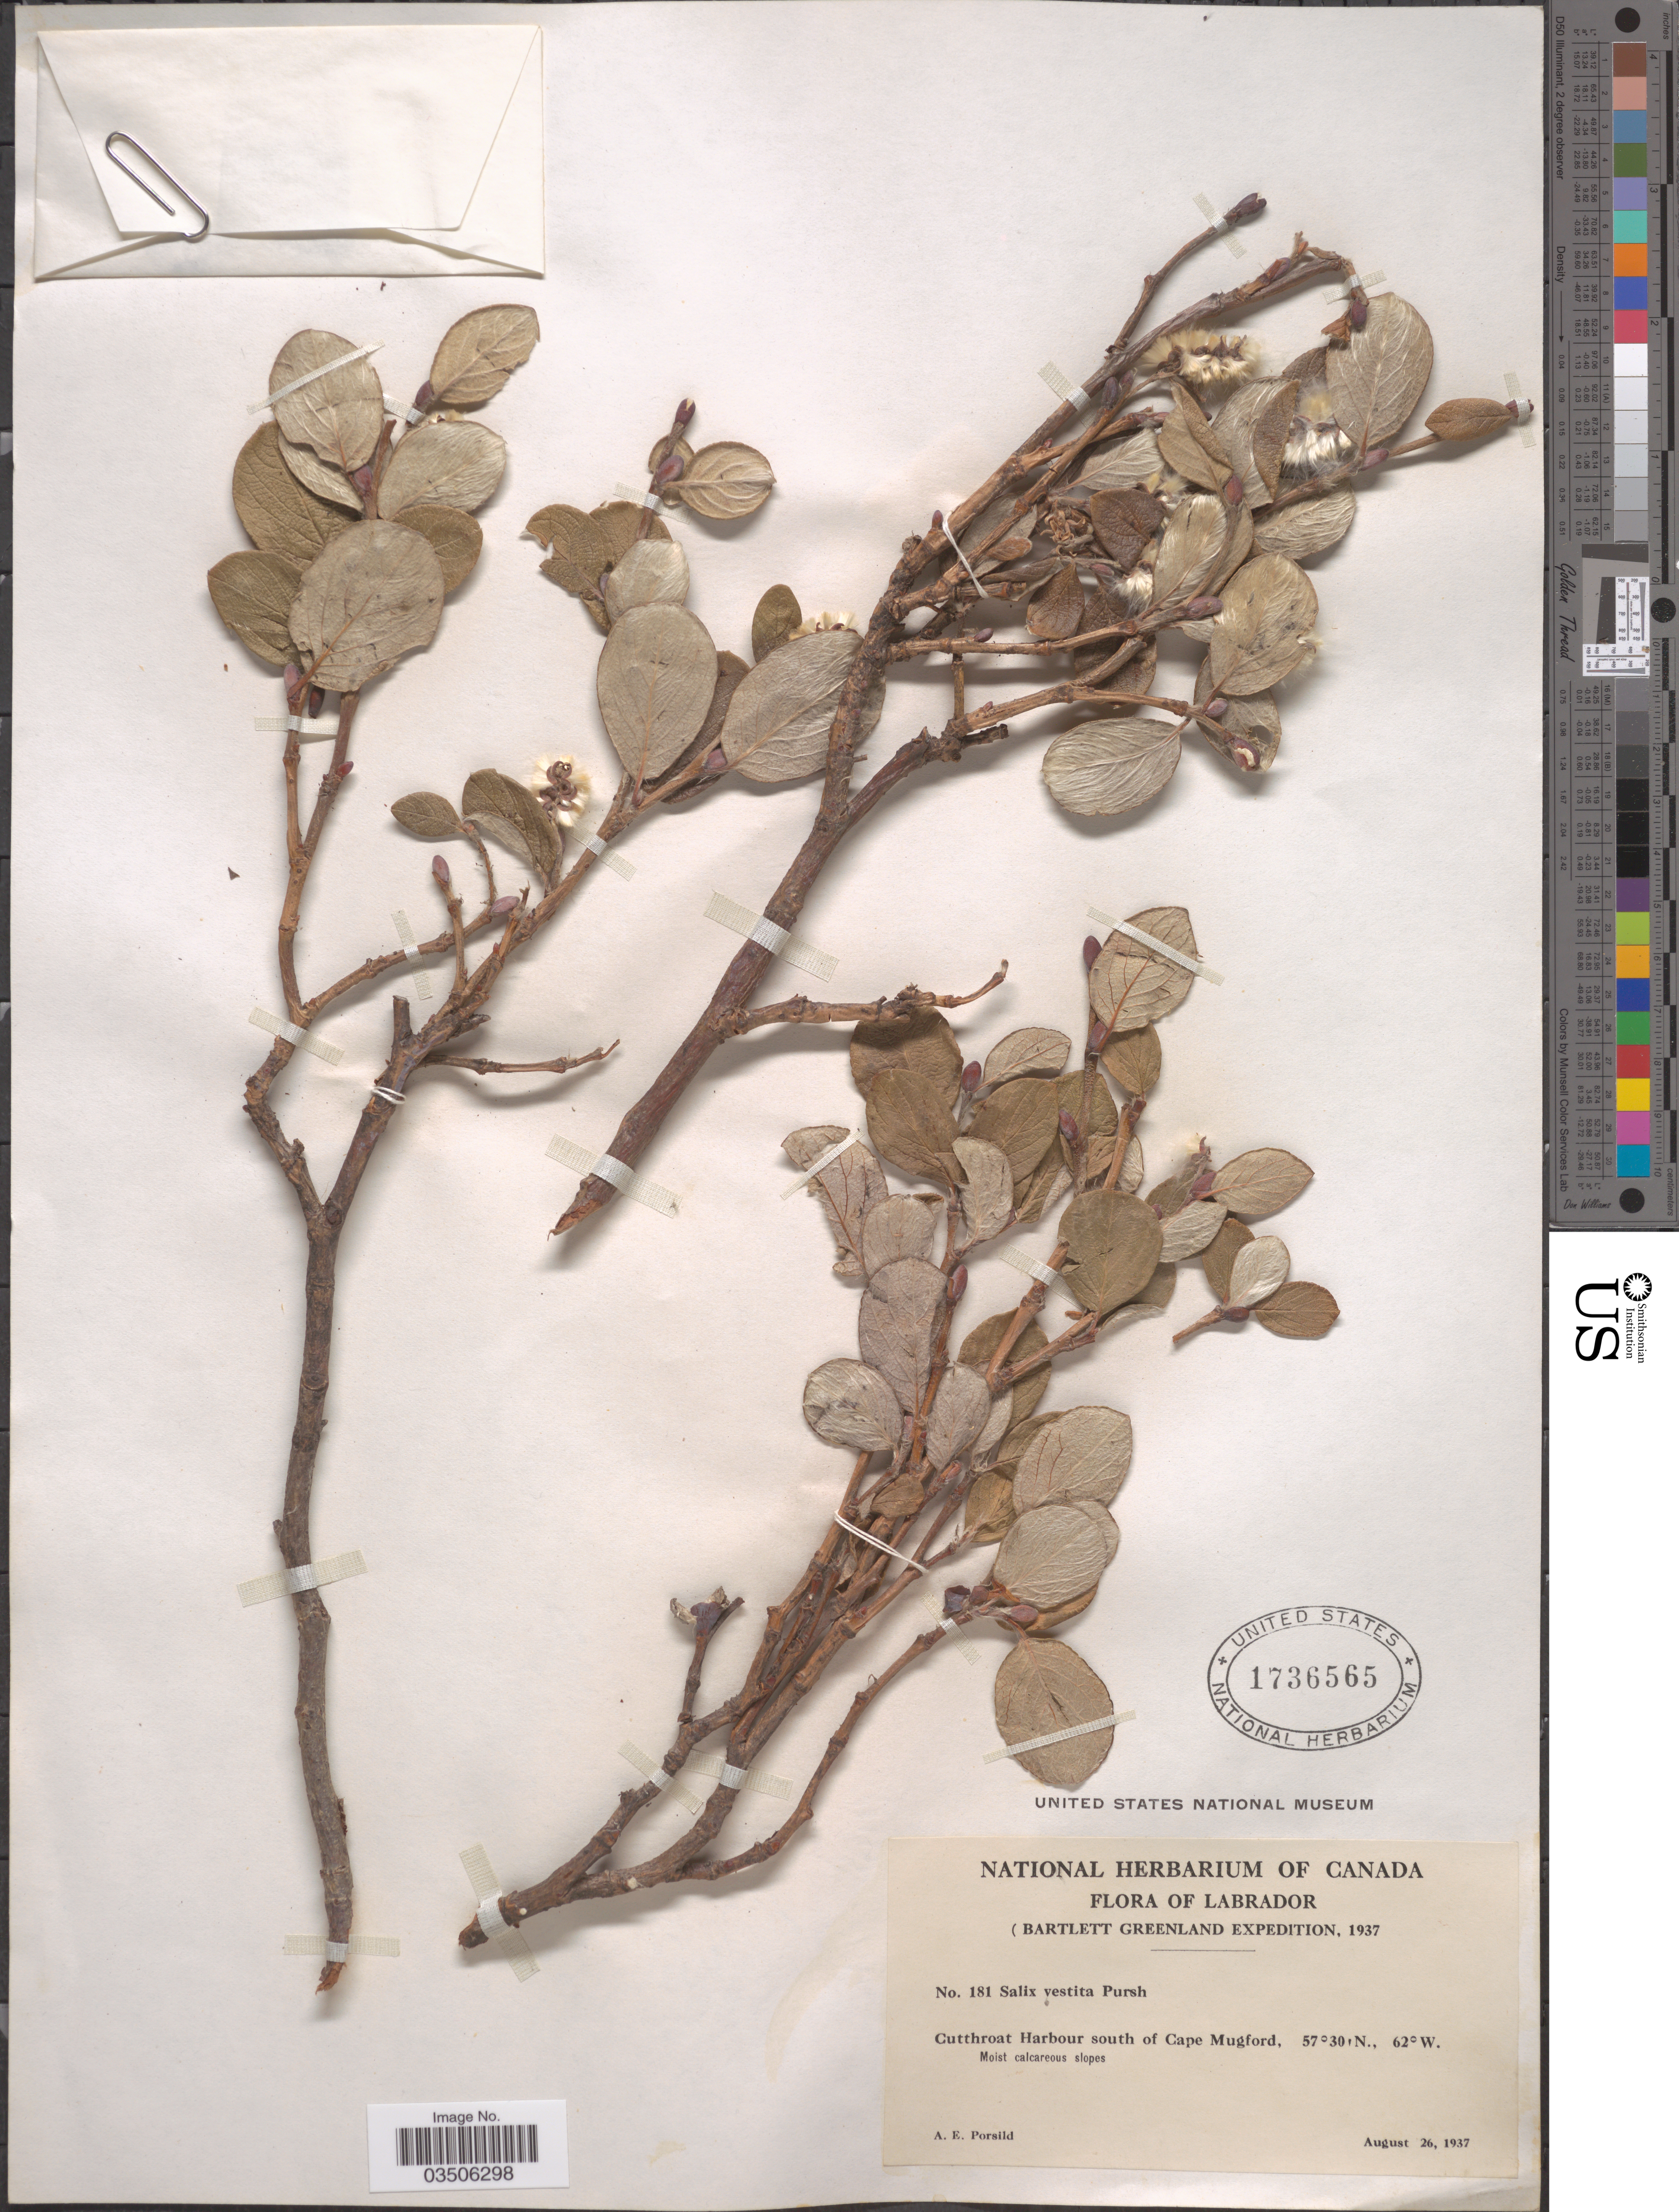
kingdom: Plantae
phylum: Tracheophyta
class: Magnoliopsida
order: Malpighiales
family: Salicaceae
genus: Salix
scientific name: Salix vestita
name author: Pursh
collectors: A. E. Porsild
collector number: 181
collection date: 1937-08-26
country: Canada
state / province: Newfoundland and Labrador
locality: Labrador. Cutthroat Harbour south of Cape Mugford.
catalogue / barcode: US 1736565